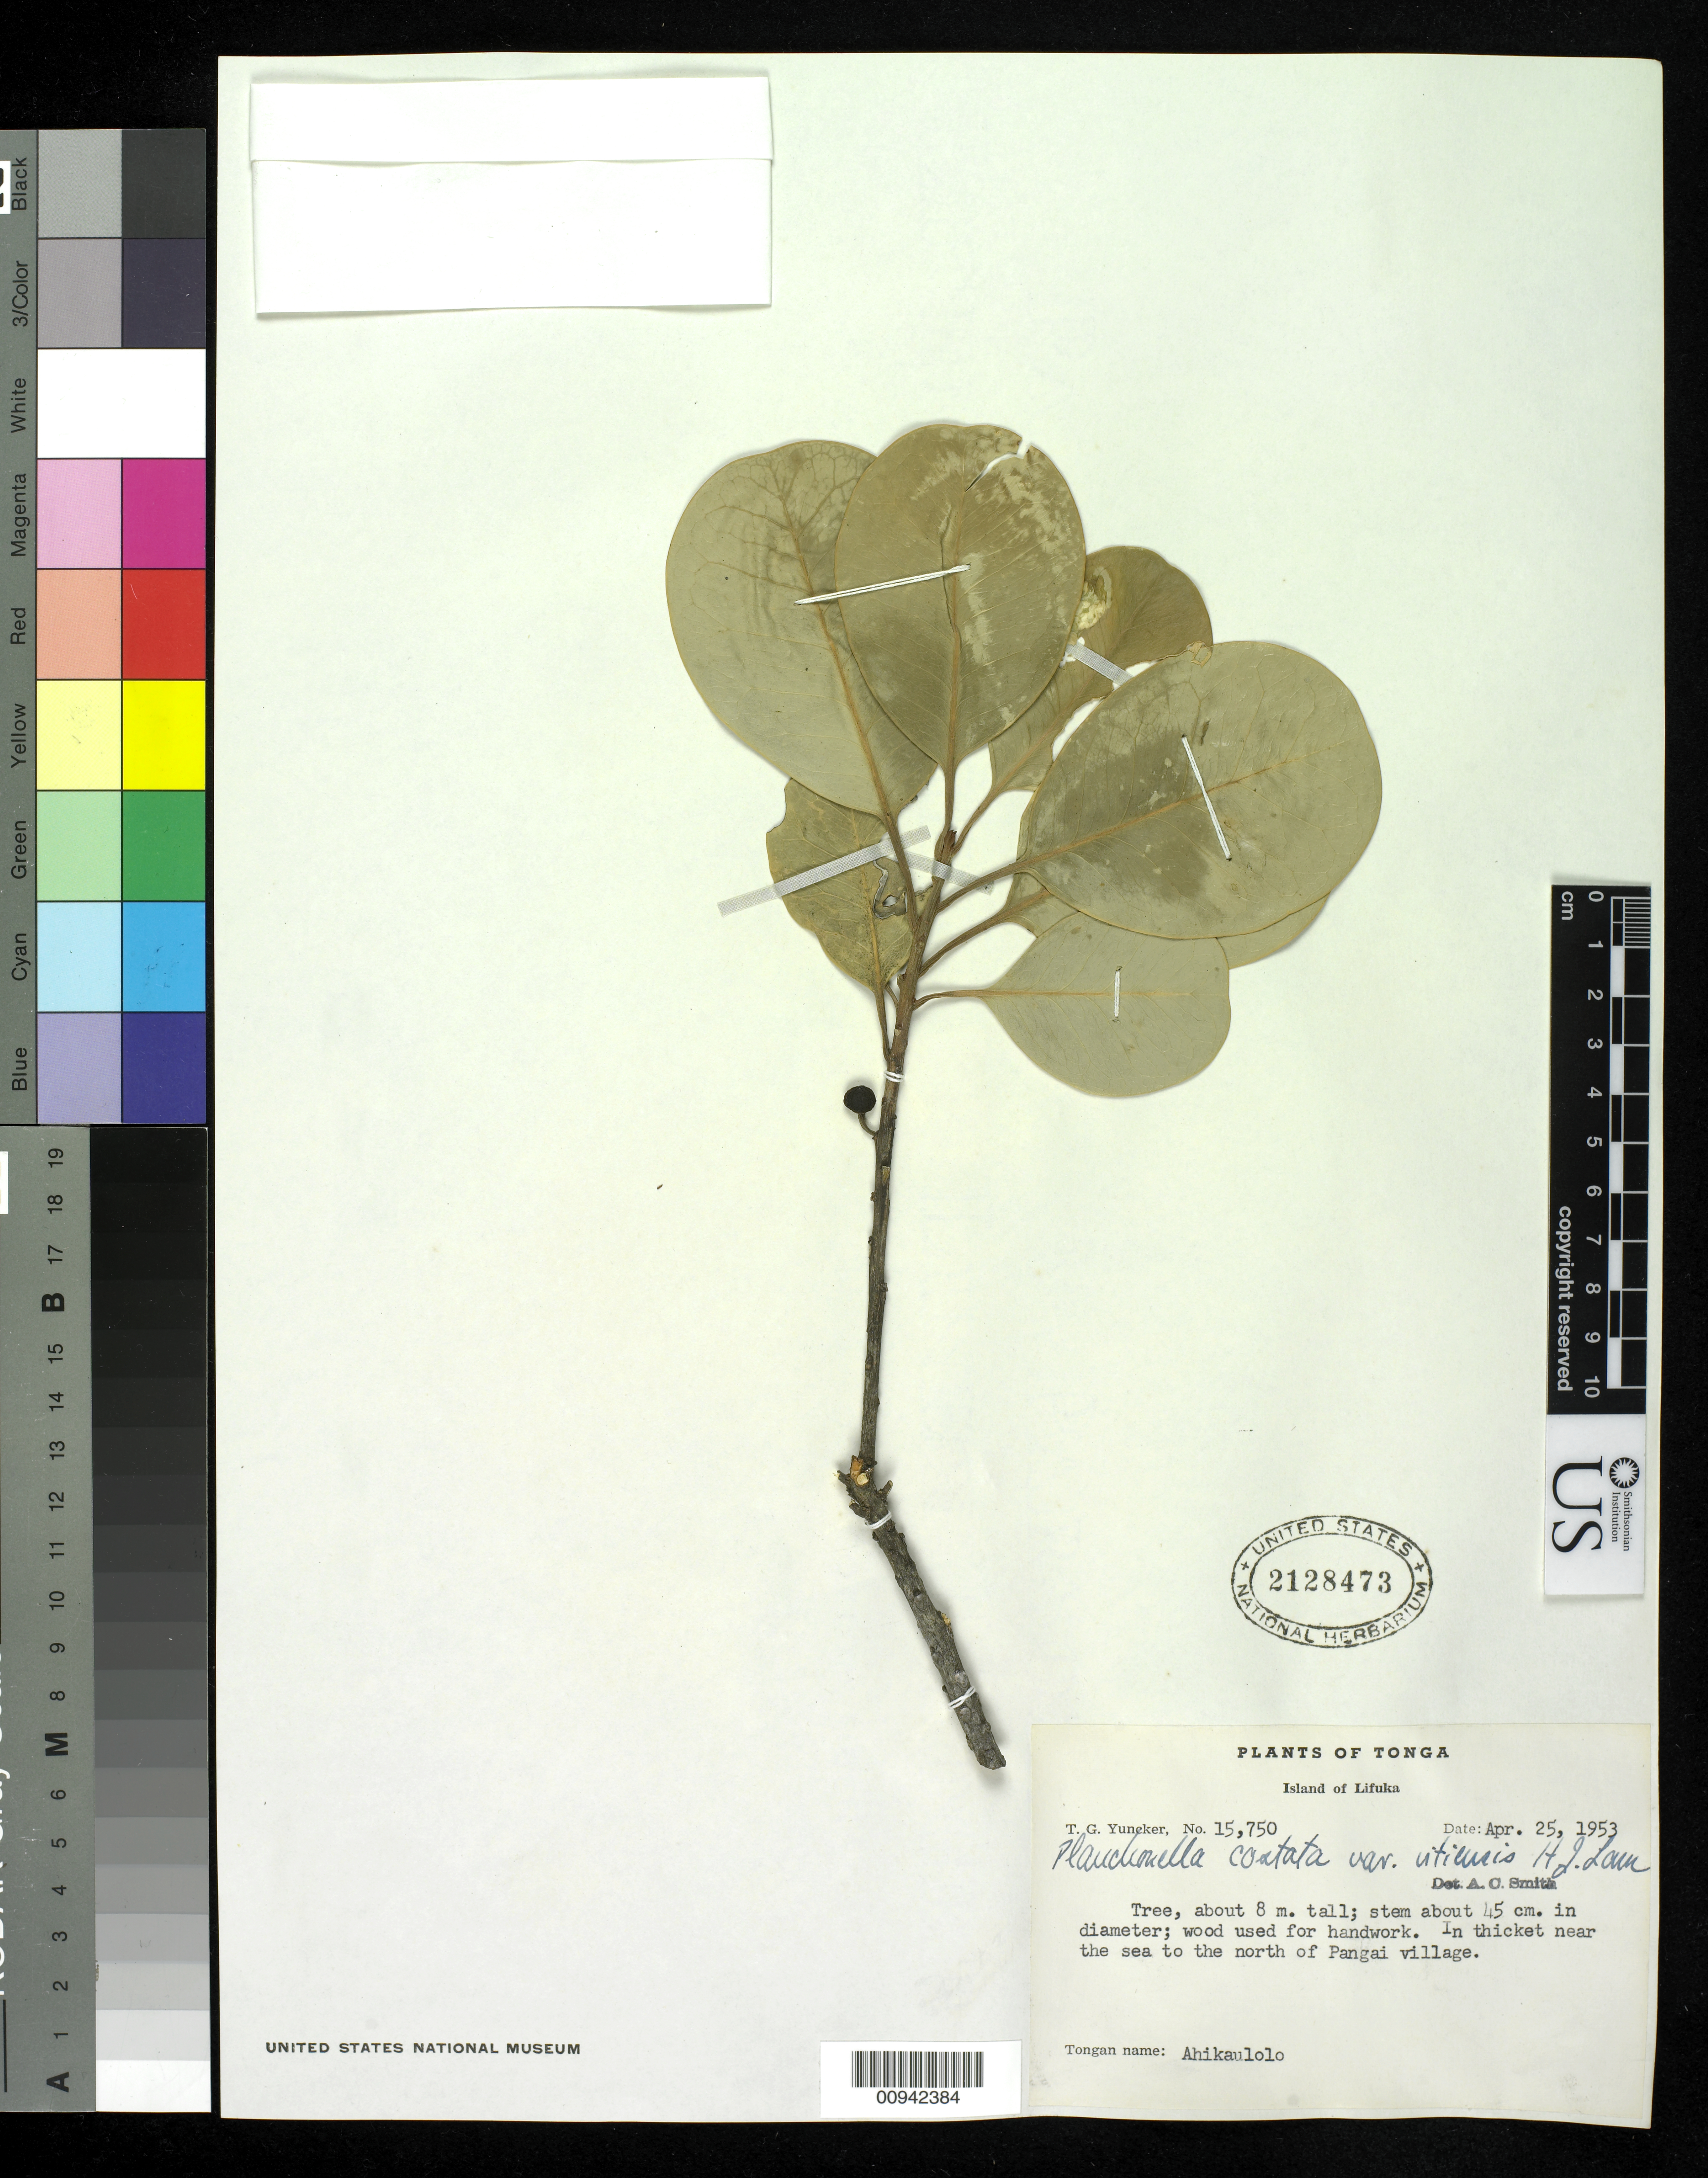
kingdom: Plantae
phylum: Tracheophyta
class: Magnoliopsida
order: Ericales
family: Sapotaceae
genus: Planchonella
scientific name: Planchonella costata var. vitiensis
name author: (A. Gray) H.J. Lam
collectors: T. G. Yuncker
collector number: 15750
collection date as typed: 25 Apr 1953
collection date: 1953-04-25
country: Tonga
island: Lifuka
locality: In thicket near the sea to the north of Pangai village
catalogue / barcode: US 2128473